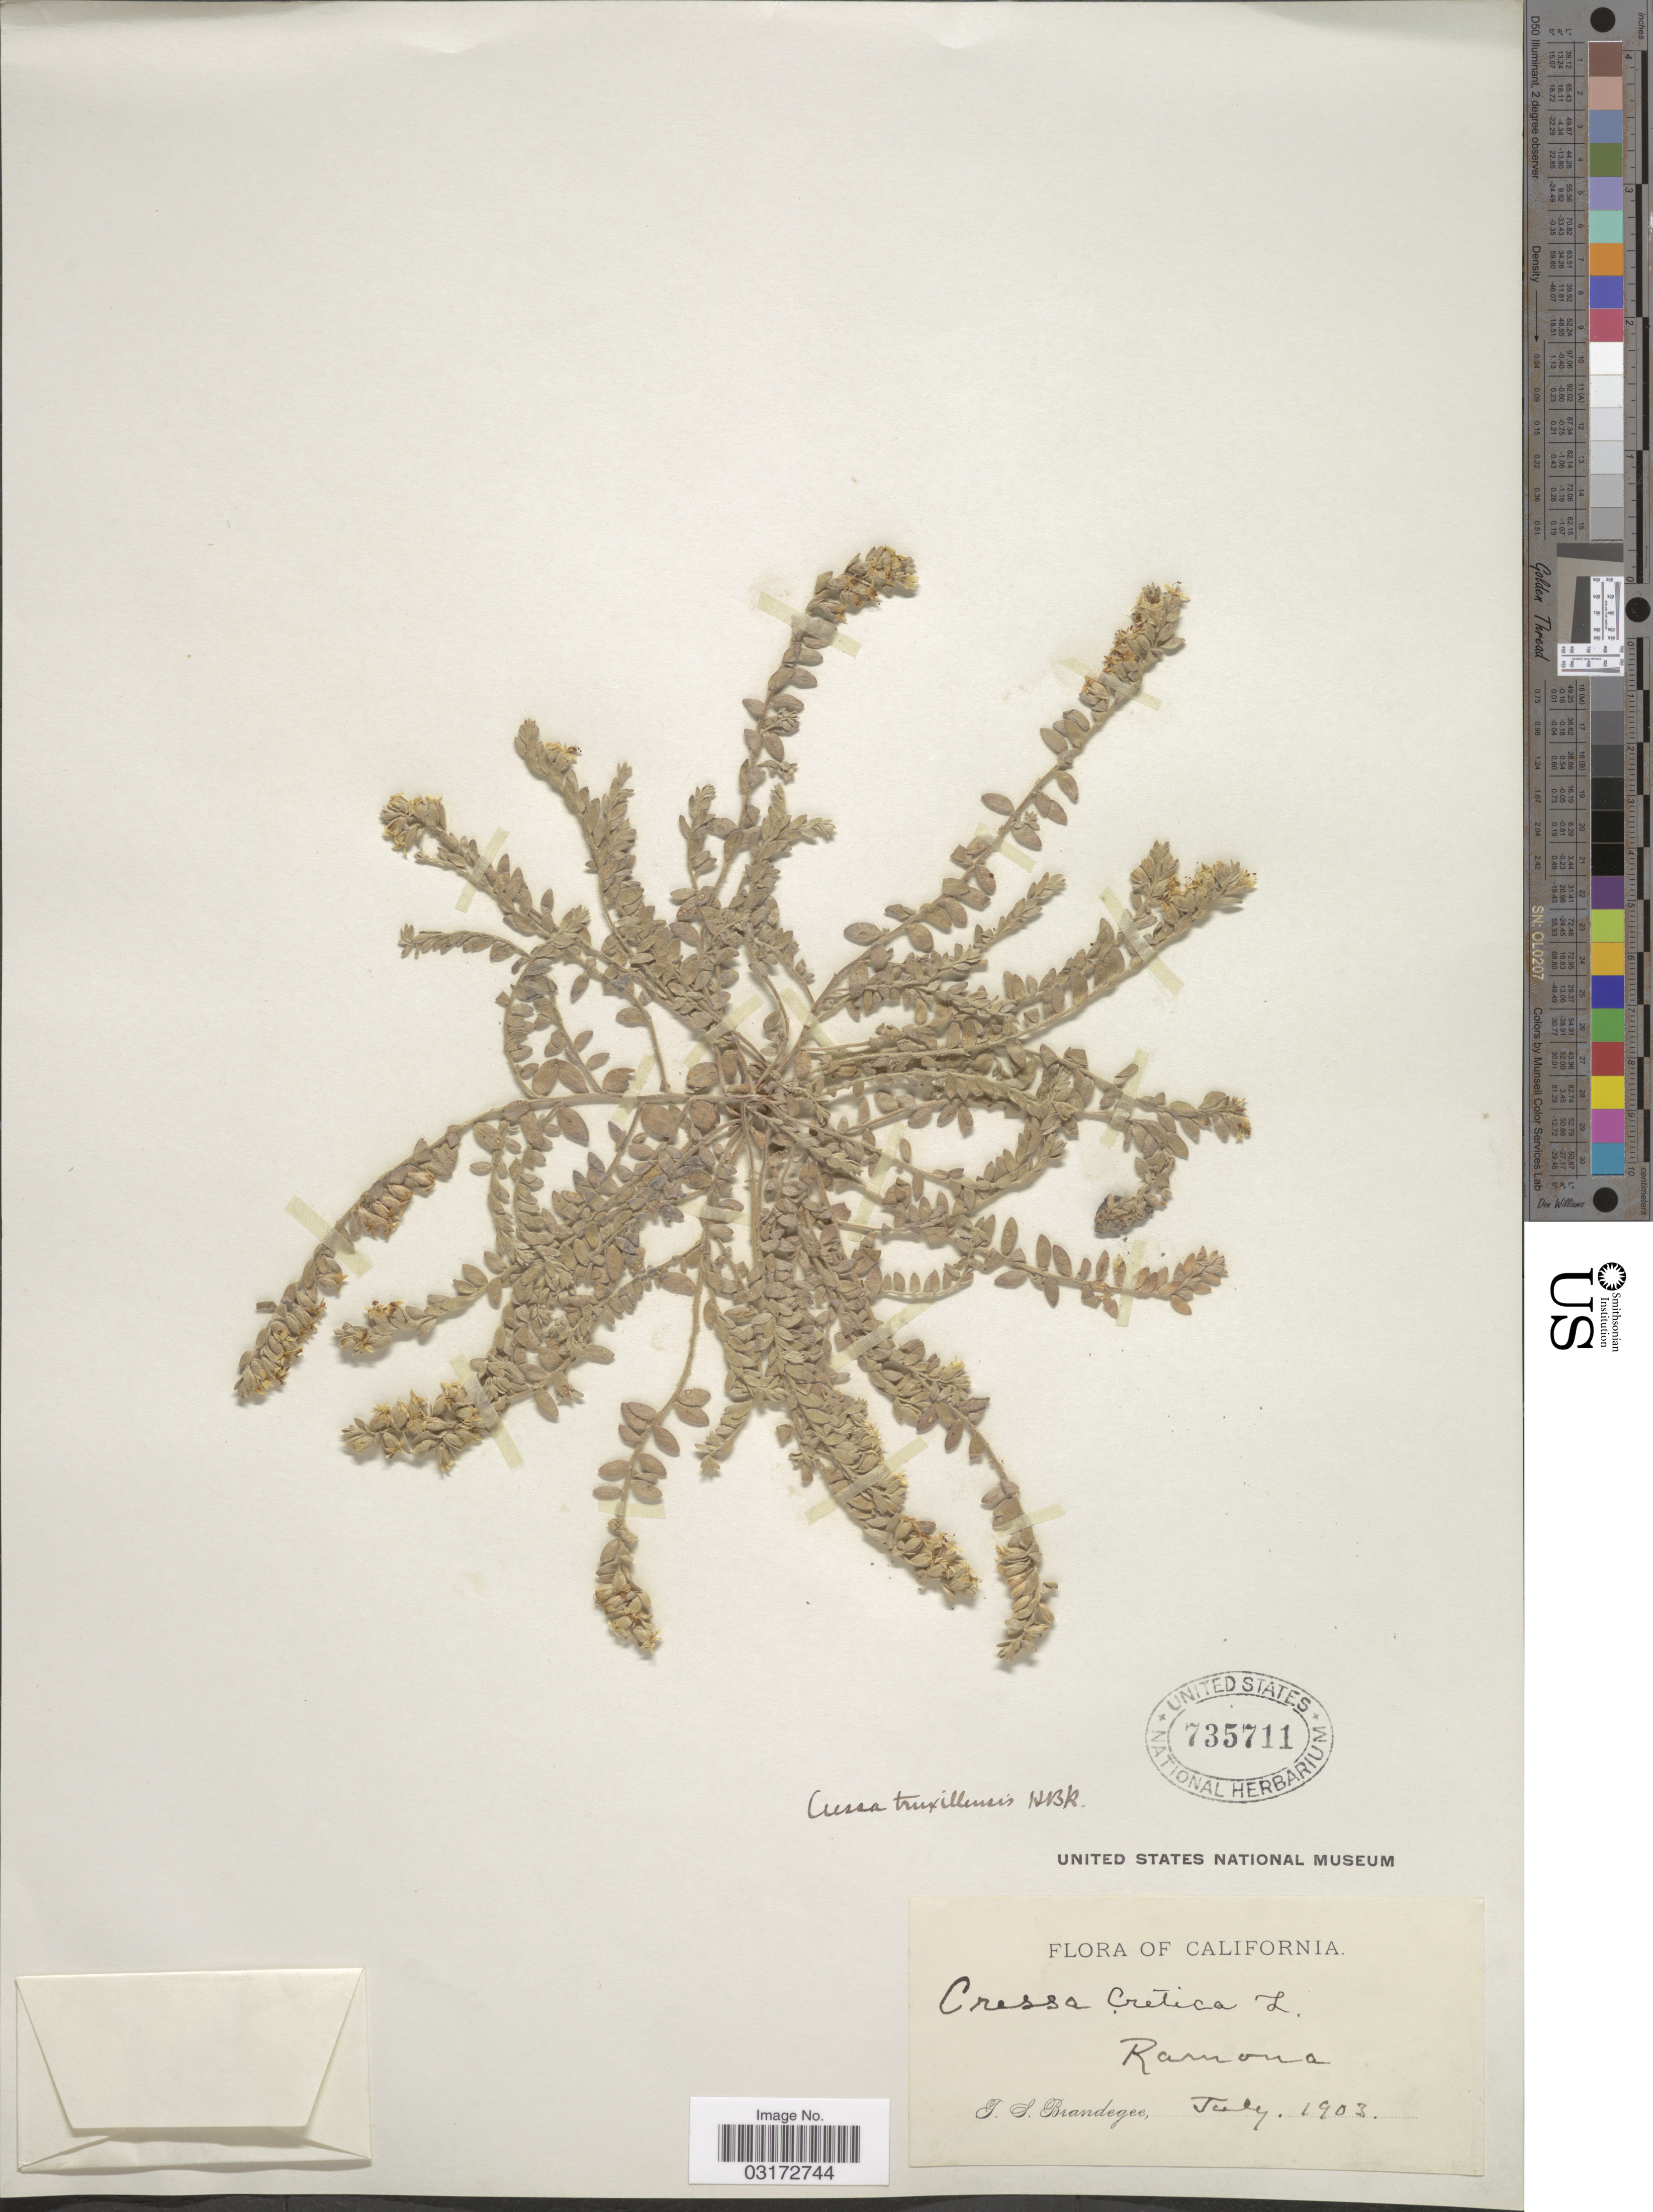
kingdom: Plantae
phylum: Tracheophyta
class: Magnoliopsida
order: Solanales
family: Convolvulaceae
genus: Cressa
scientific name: Cressa truxillensis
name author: Kunth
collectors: T. S. Brandegee (herbarium)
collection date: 1903-07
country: United States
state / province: California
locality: Ramona.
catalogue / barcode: US 735711